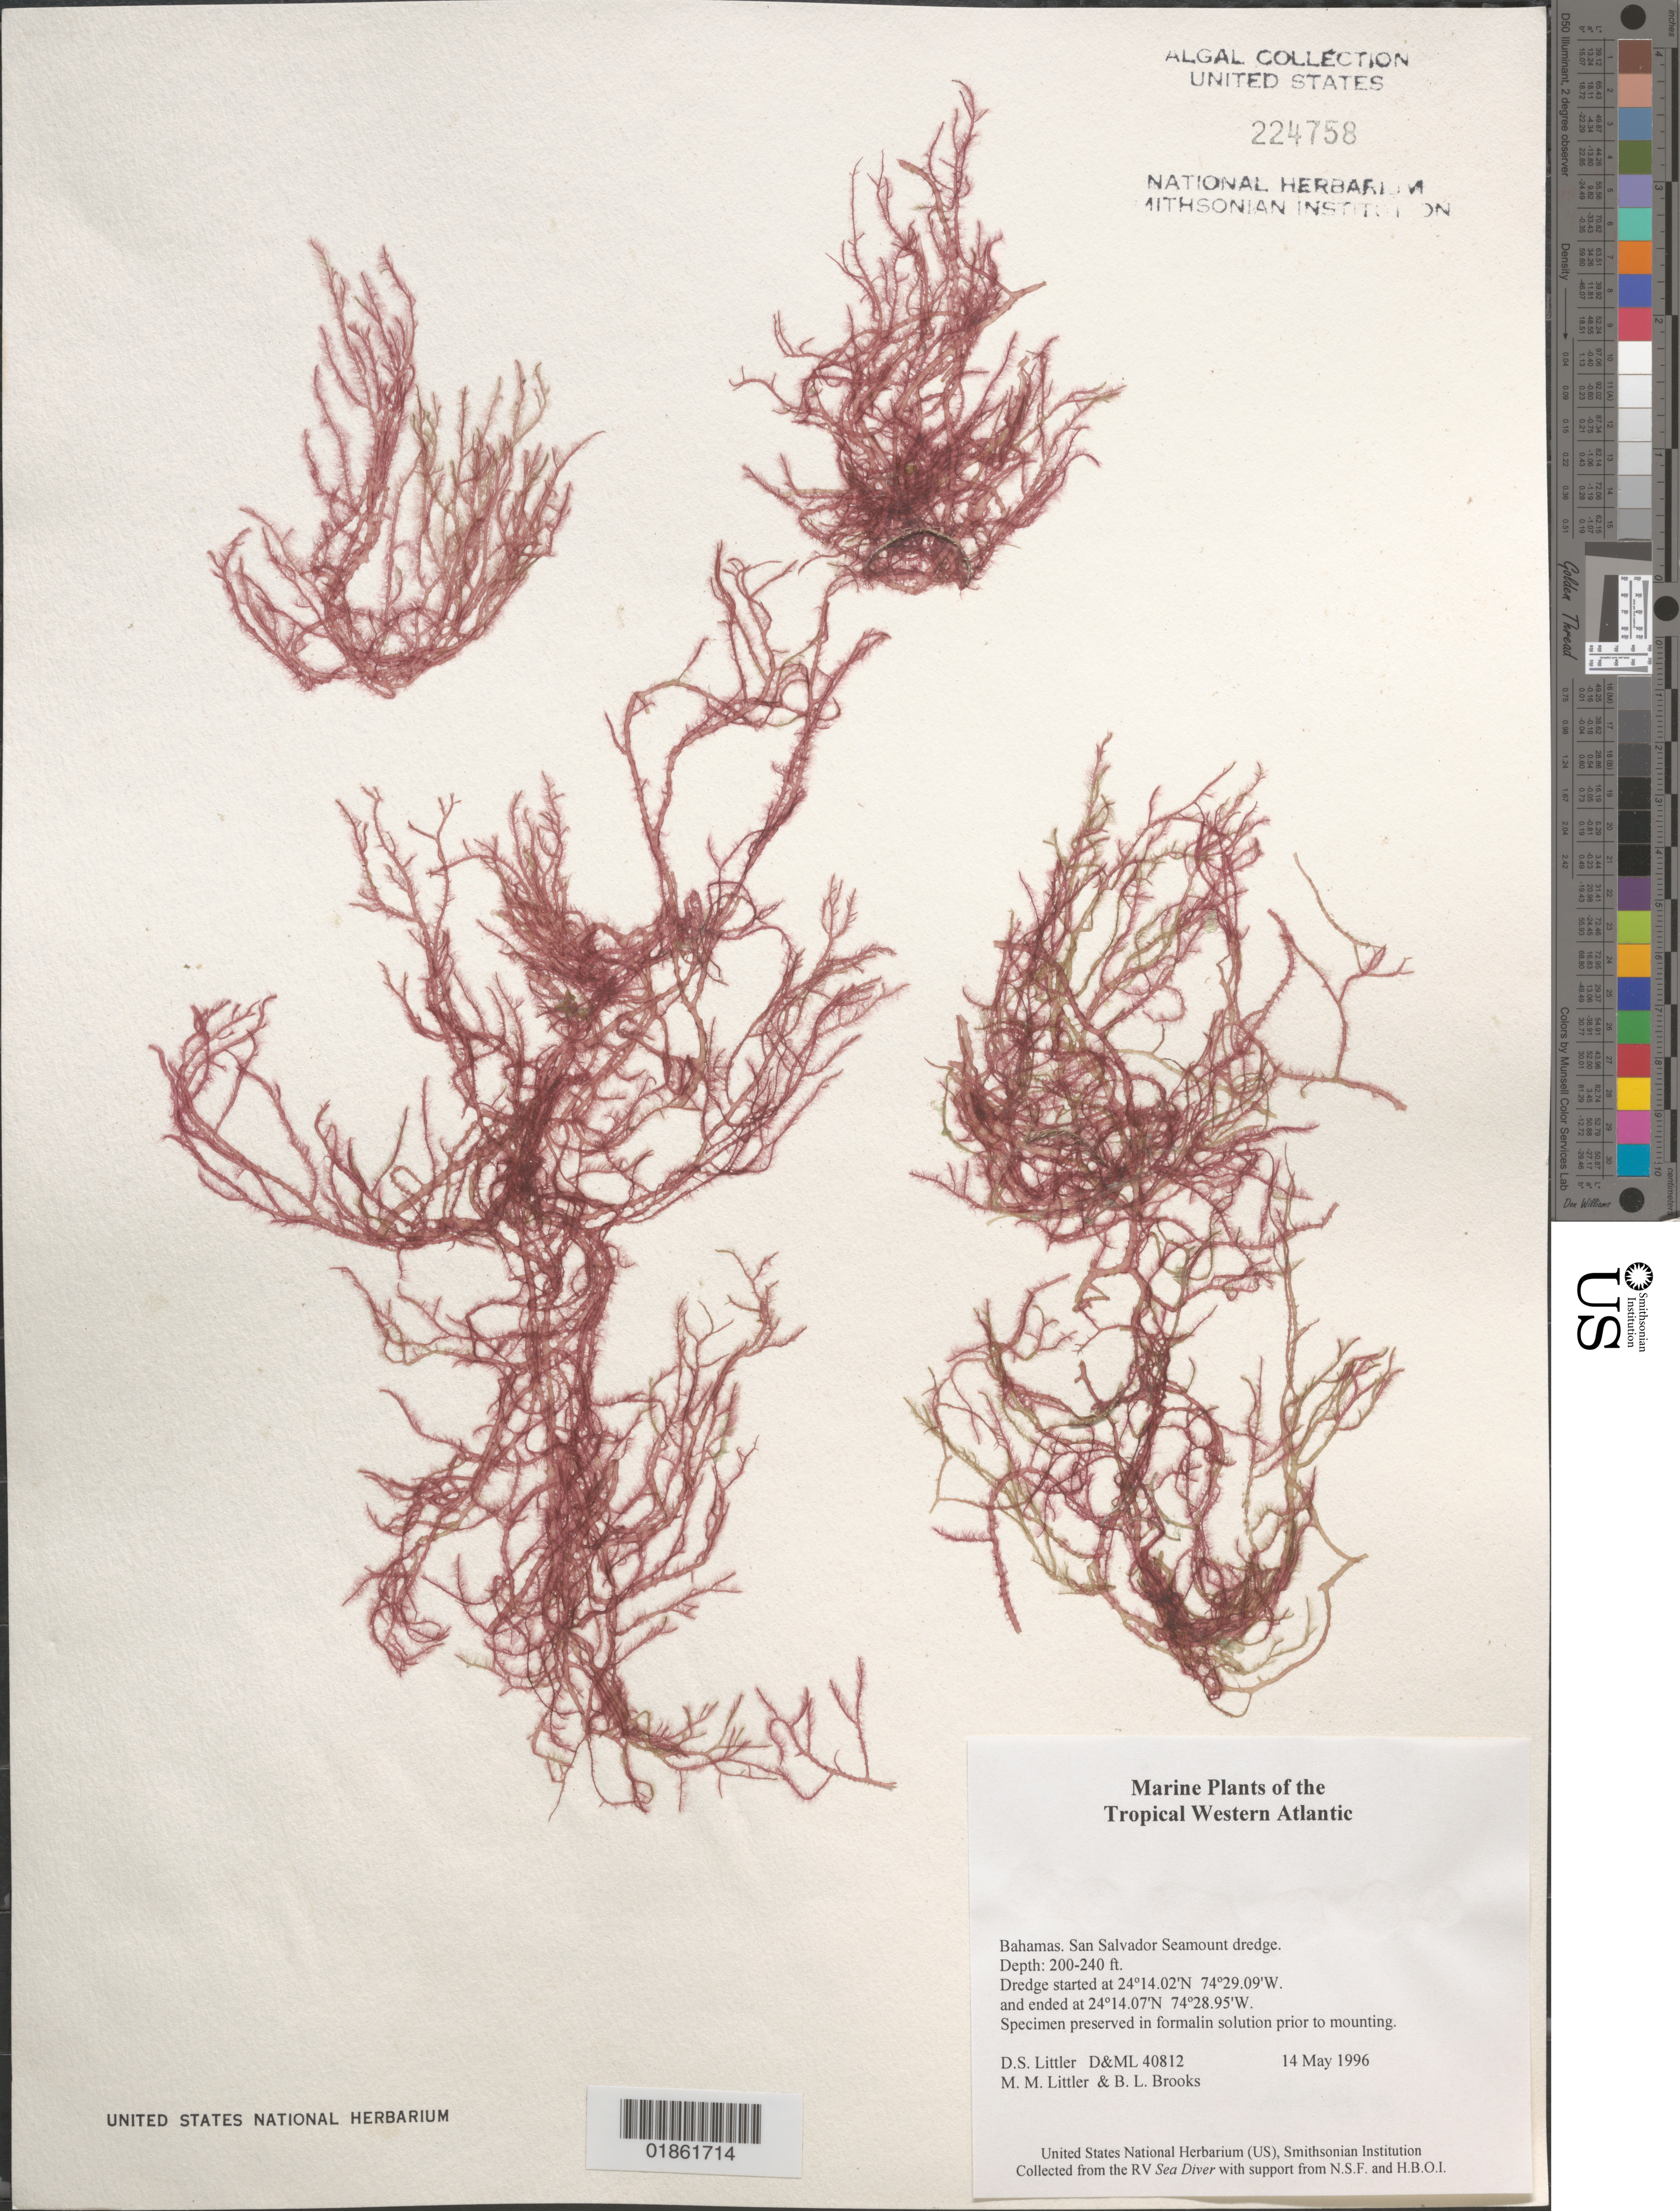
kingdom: Plantae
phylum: Rhodophyta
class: Florideophyceae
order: Ceramiales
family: Spyridiaceae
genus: Spyridia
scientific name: Spyridia sp.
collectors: D. S. Littler & M. M. Littler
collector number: D&ML 40812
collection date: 1996-05-14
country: Bahamas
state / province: San Salvador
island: San Salvador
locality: San Salvador Seamount dredge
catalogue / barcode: US 224758